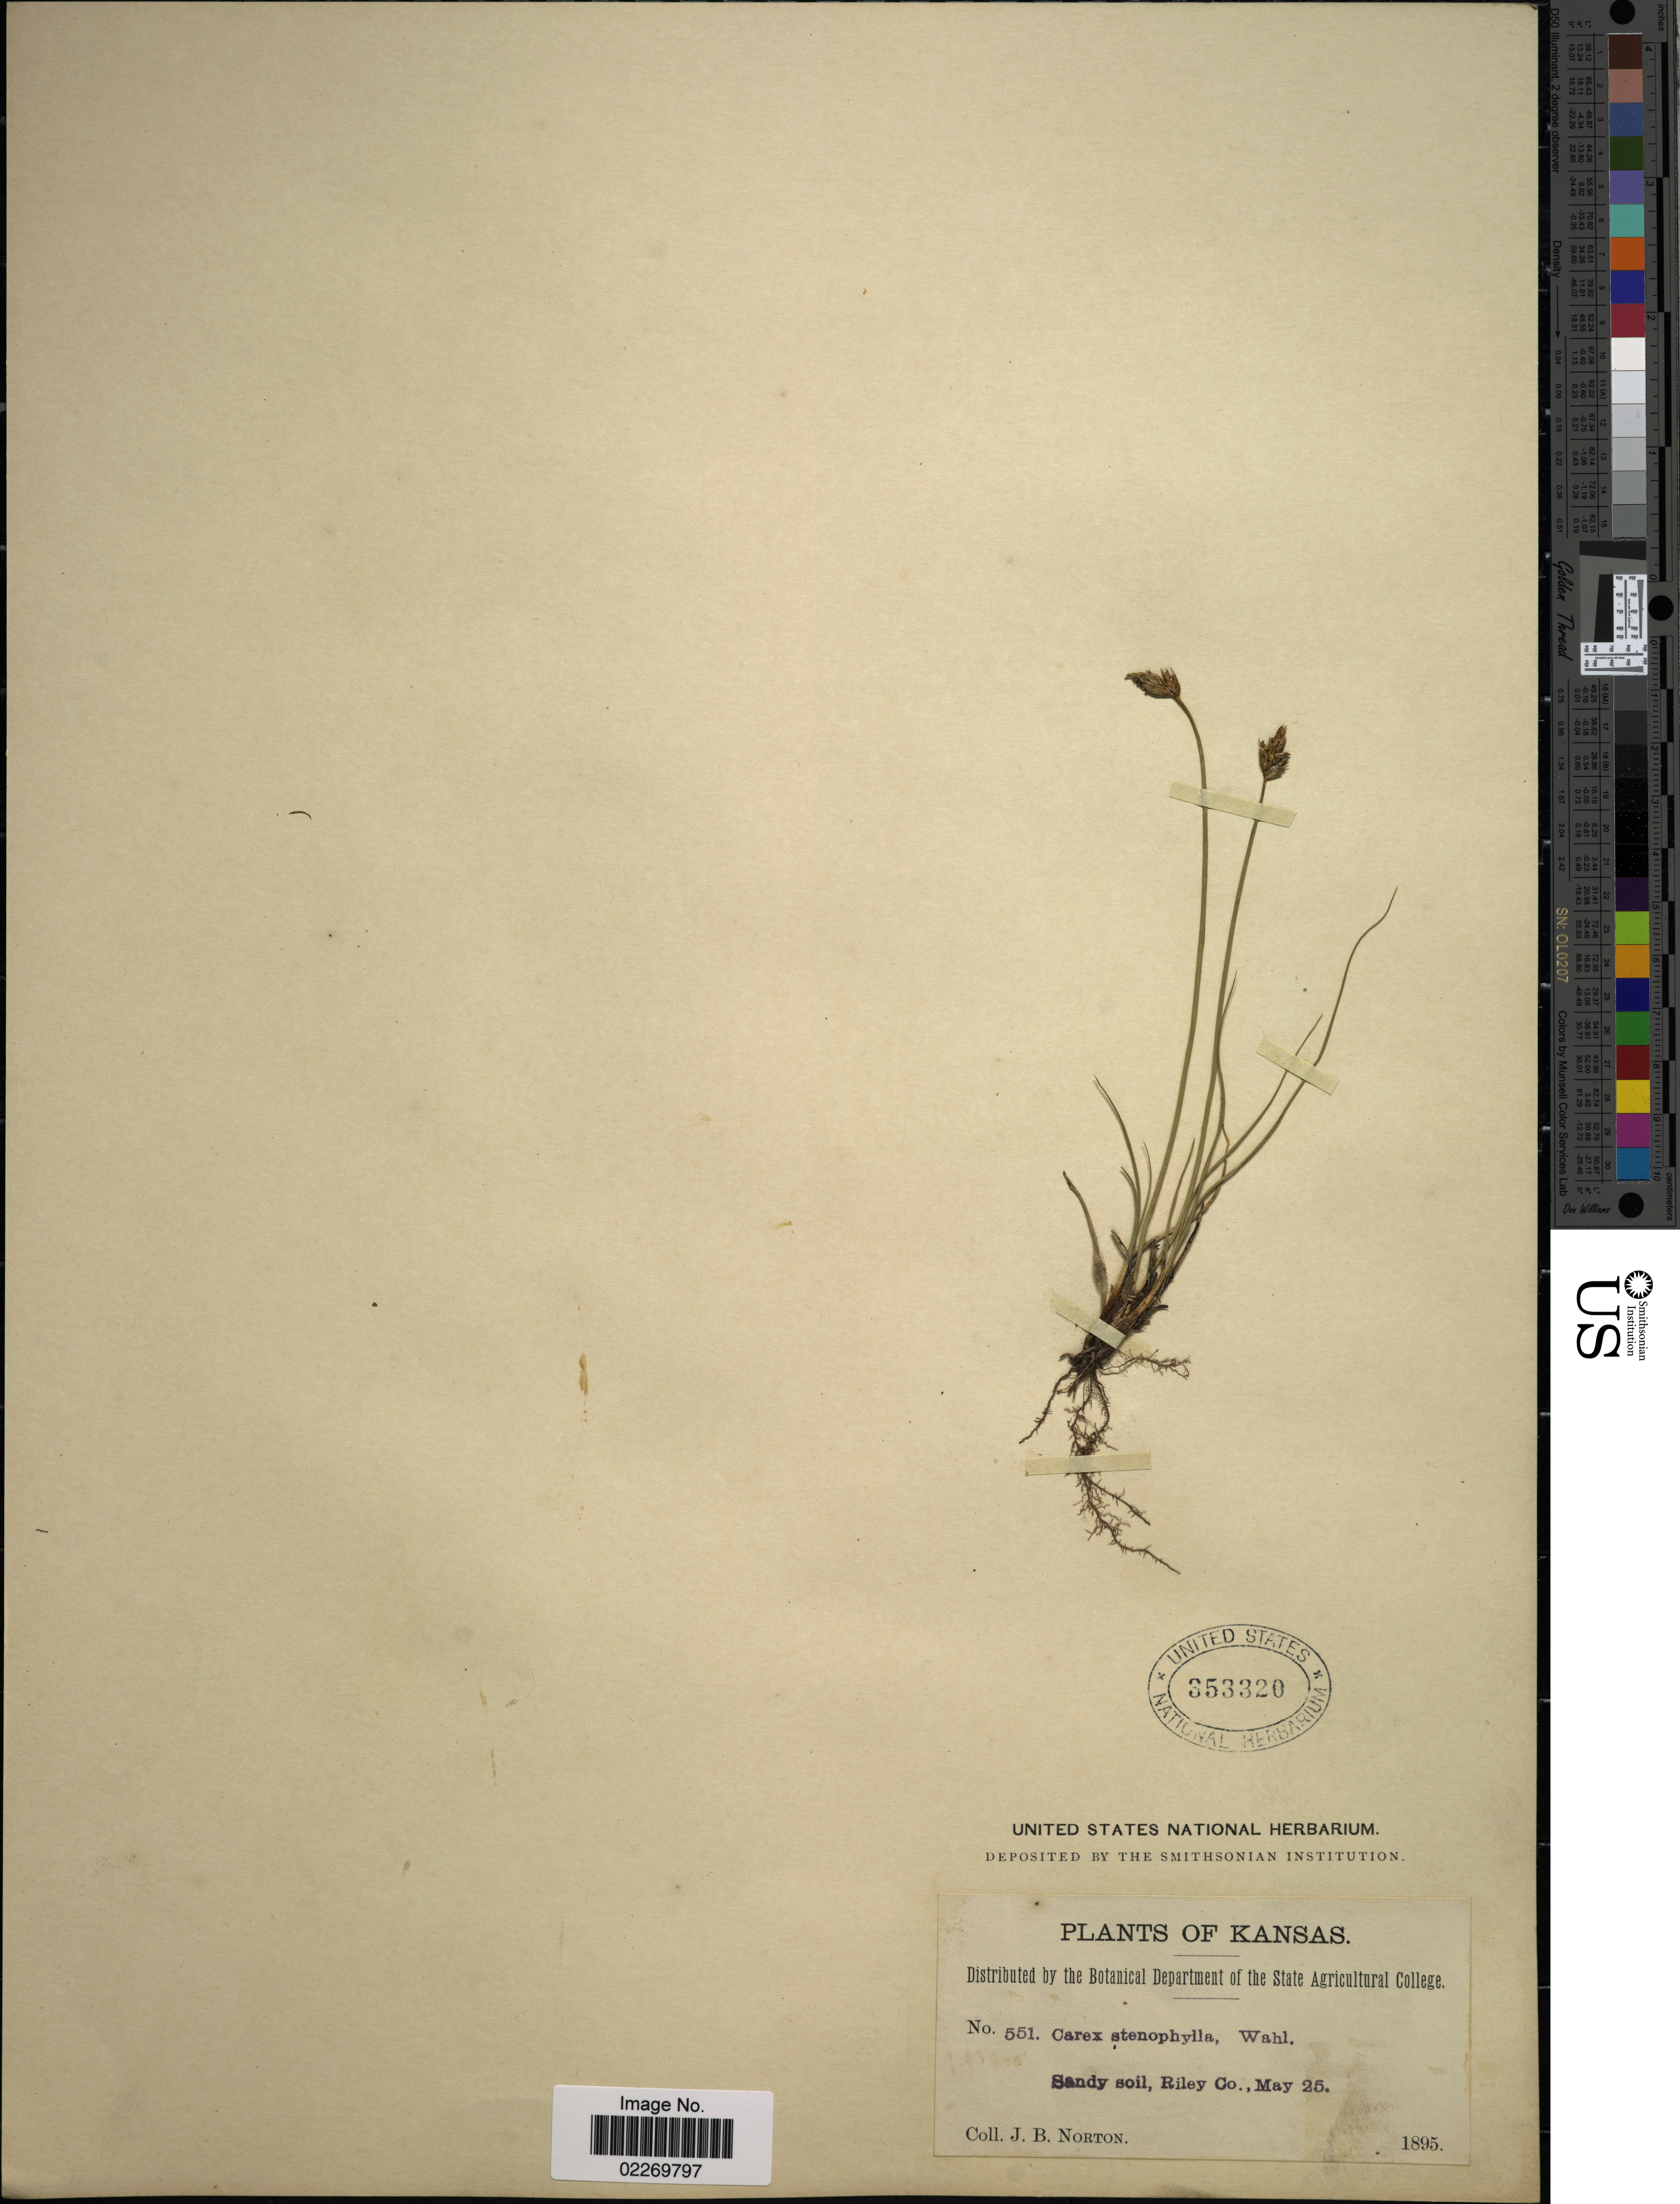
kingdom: Plantae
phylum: Tracheophyta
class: Liliopsida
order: Poales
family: Cyperaceae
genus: Carex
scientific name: Carex eleocharis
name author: L.H. Bailey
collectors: J. B. Norton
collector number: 551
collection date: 1895-05-25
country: United States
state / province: Kansas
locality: Riley Co.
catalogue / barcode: US 353320